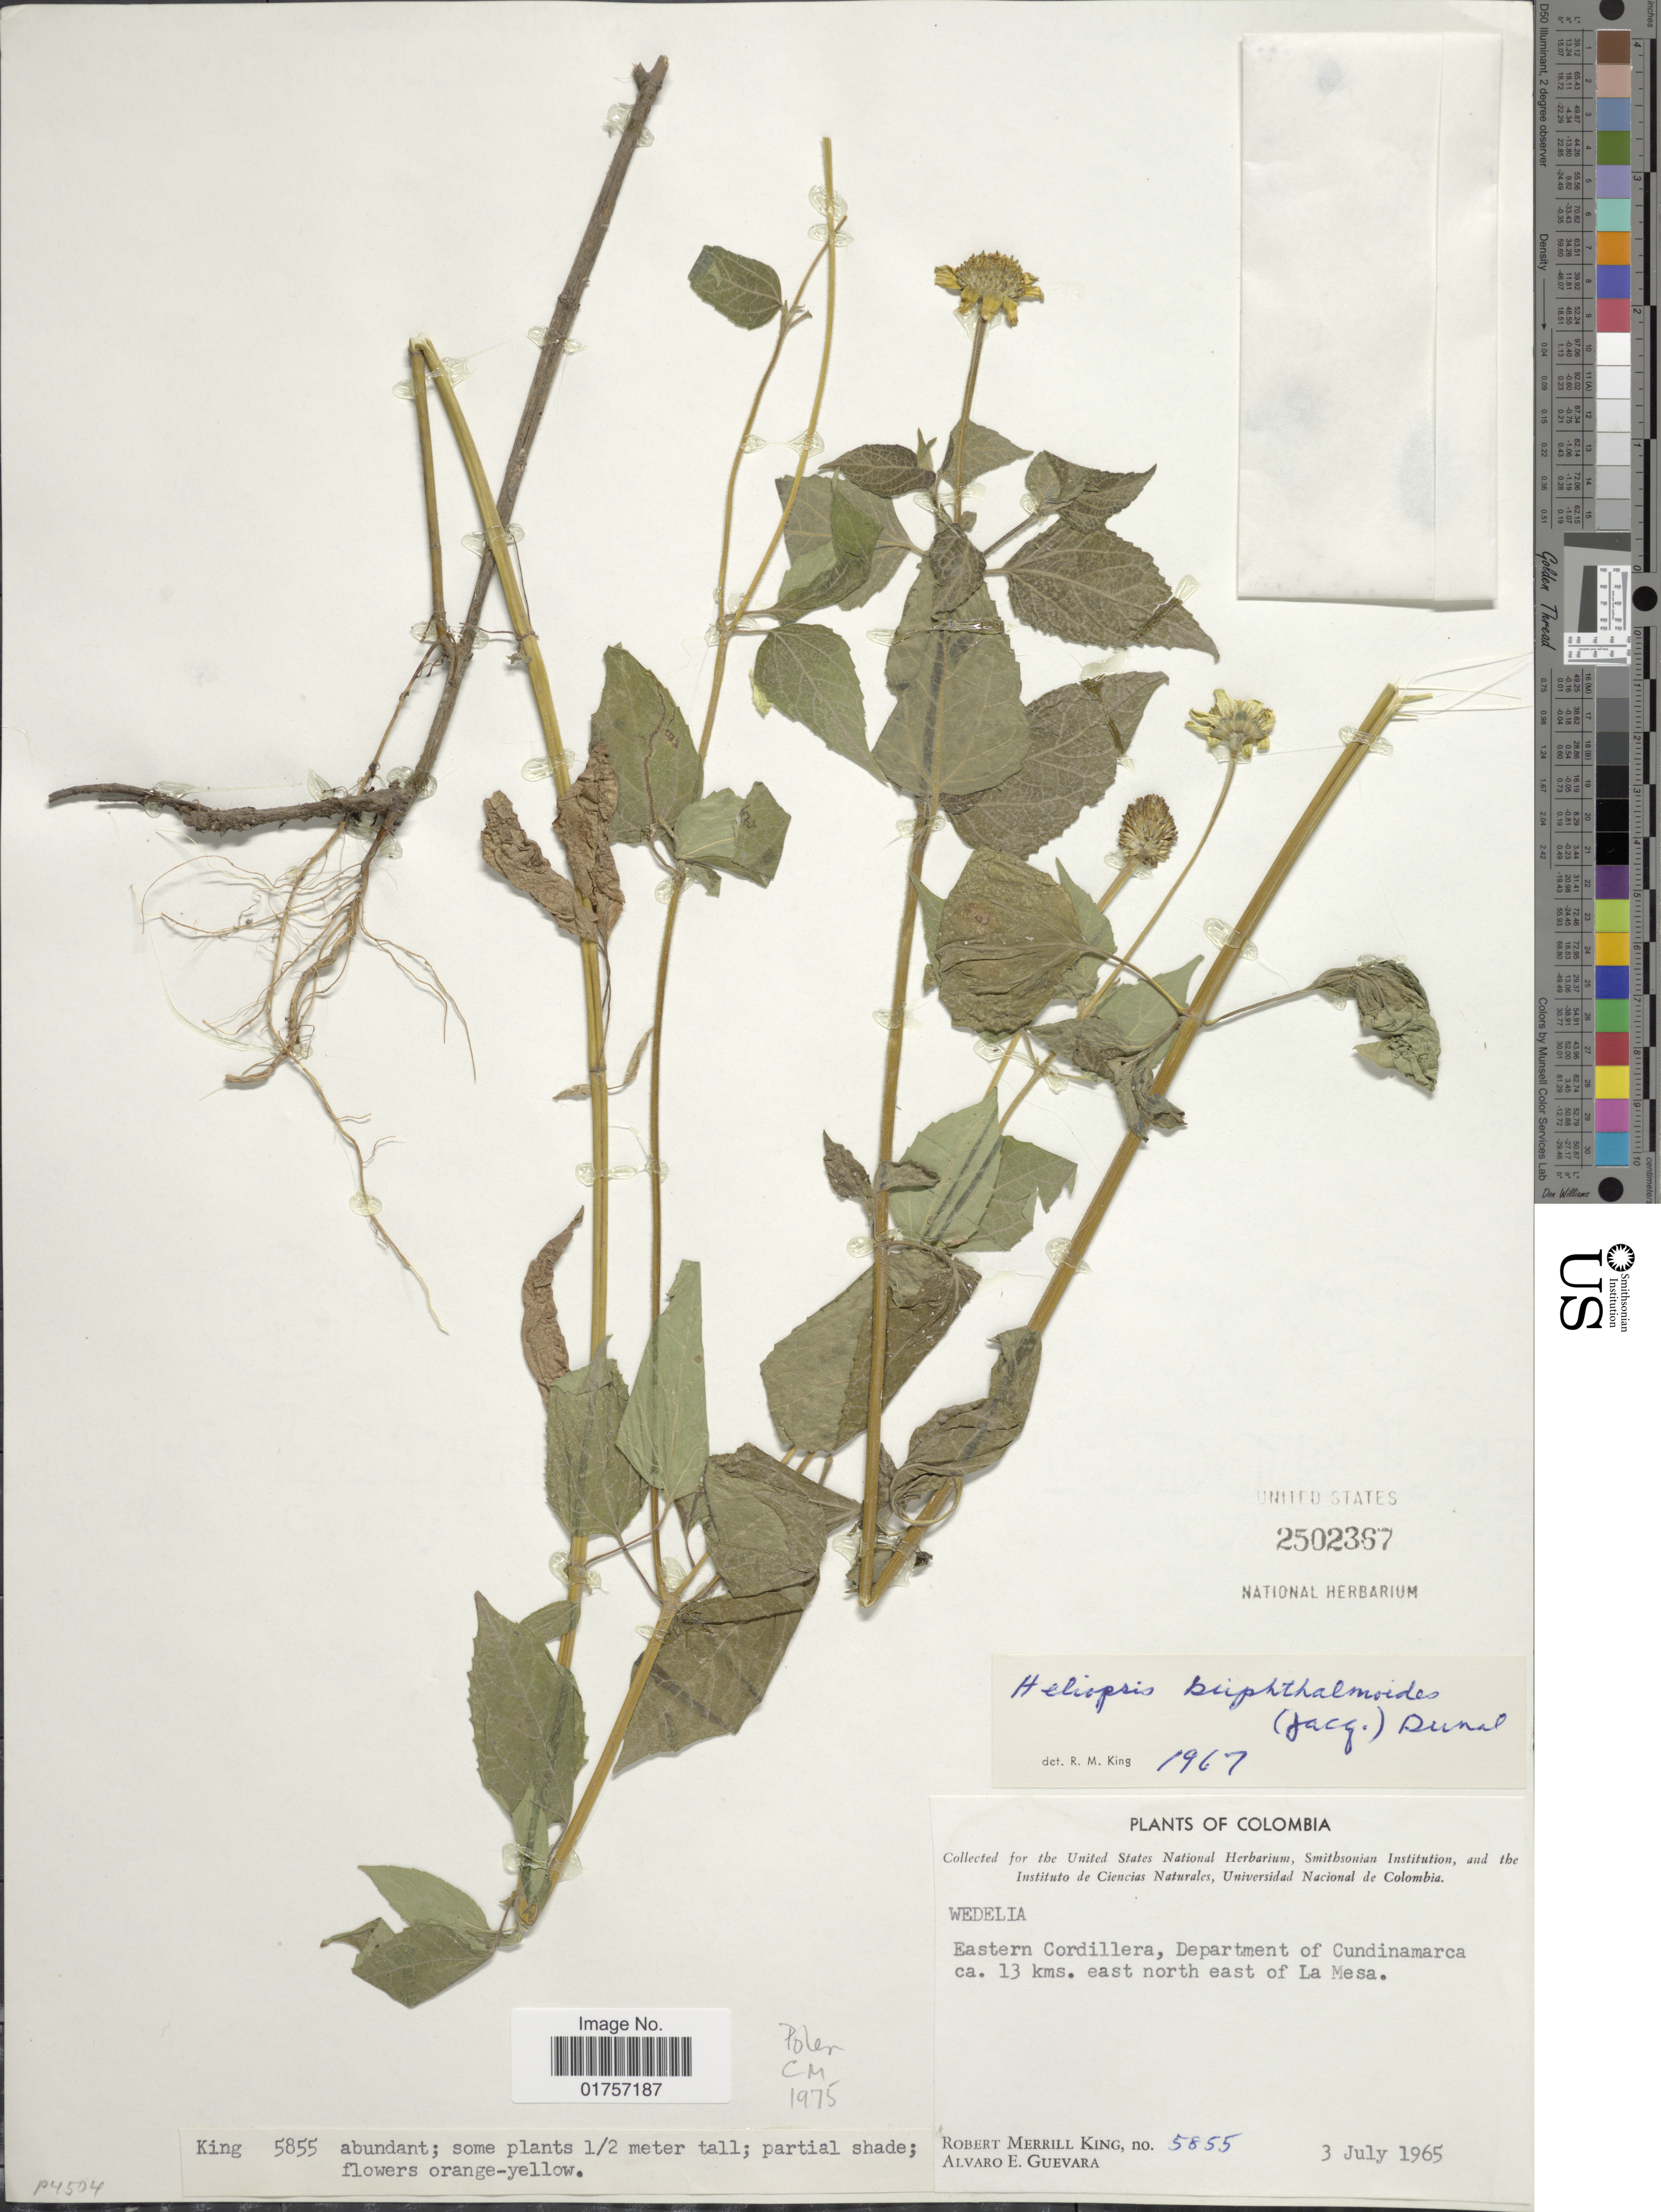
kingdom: Plantae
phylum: Tracheophyta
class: Magnoliopsida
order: Asterales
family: Asteraceae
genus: Heliopsis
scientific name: Heliopsis buphthalmoides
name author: (Jacq.) Dunal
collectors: R. M. King & A. E. Guevara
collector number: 5855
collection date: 1965-07-03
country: Colombia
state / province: Cundinamarca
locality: Eastern Cordillera, ca. 13 kms. east north east of La Mesa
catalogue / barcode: US 2502367